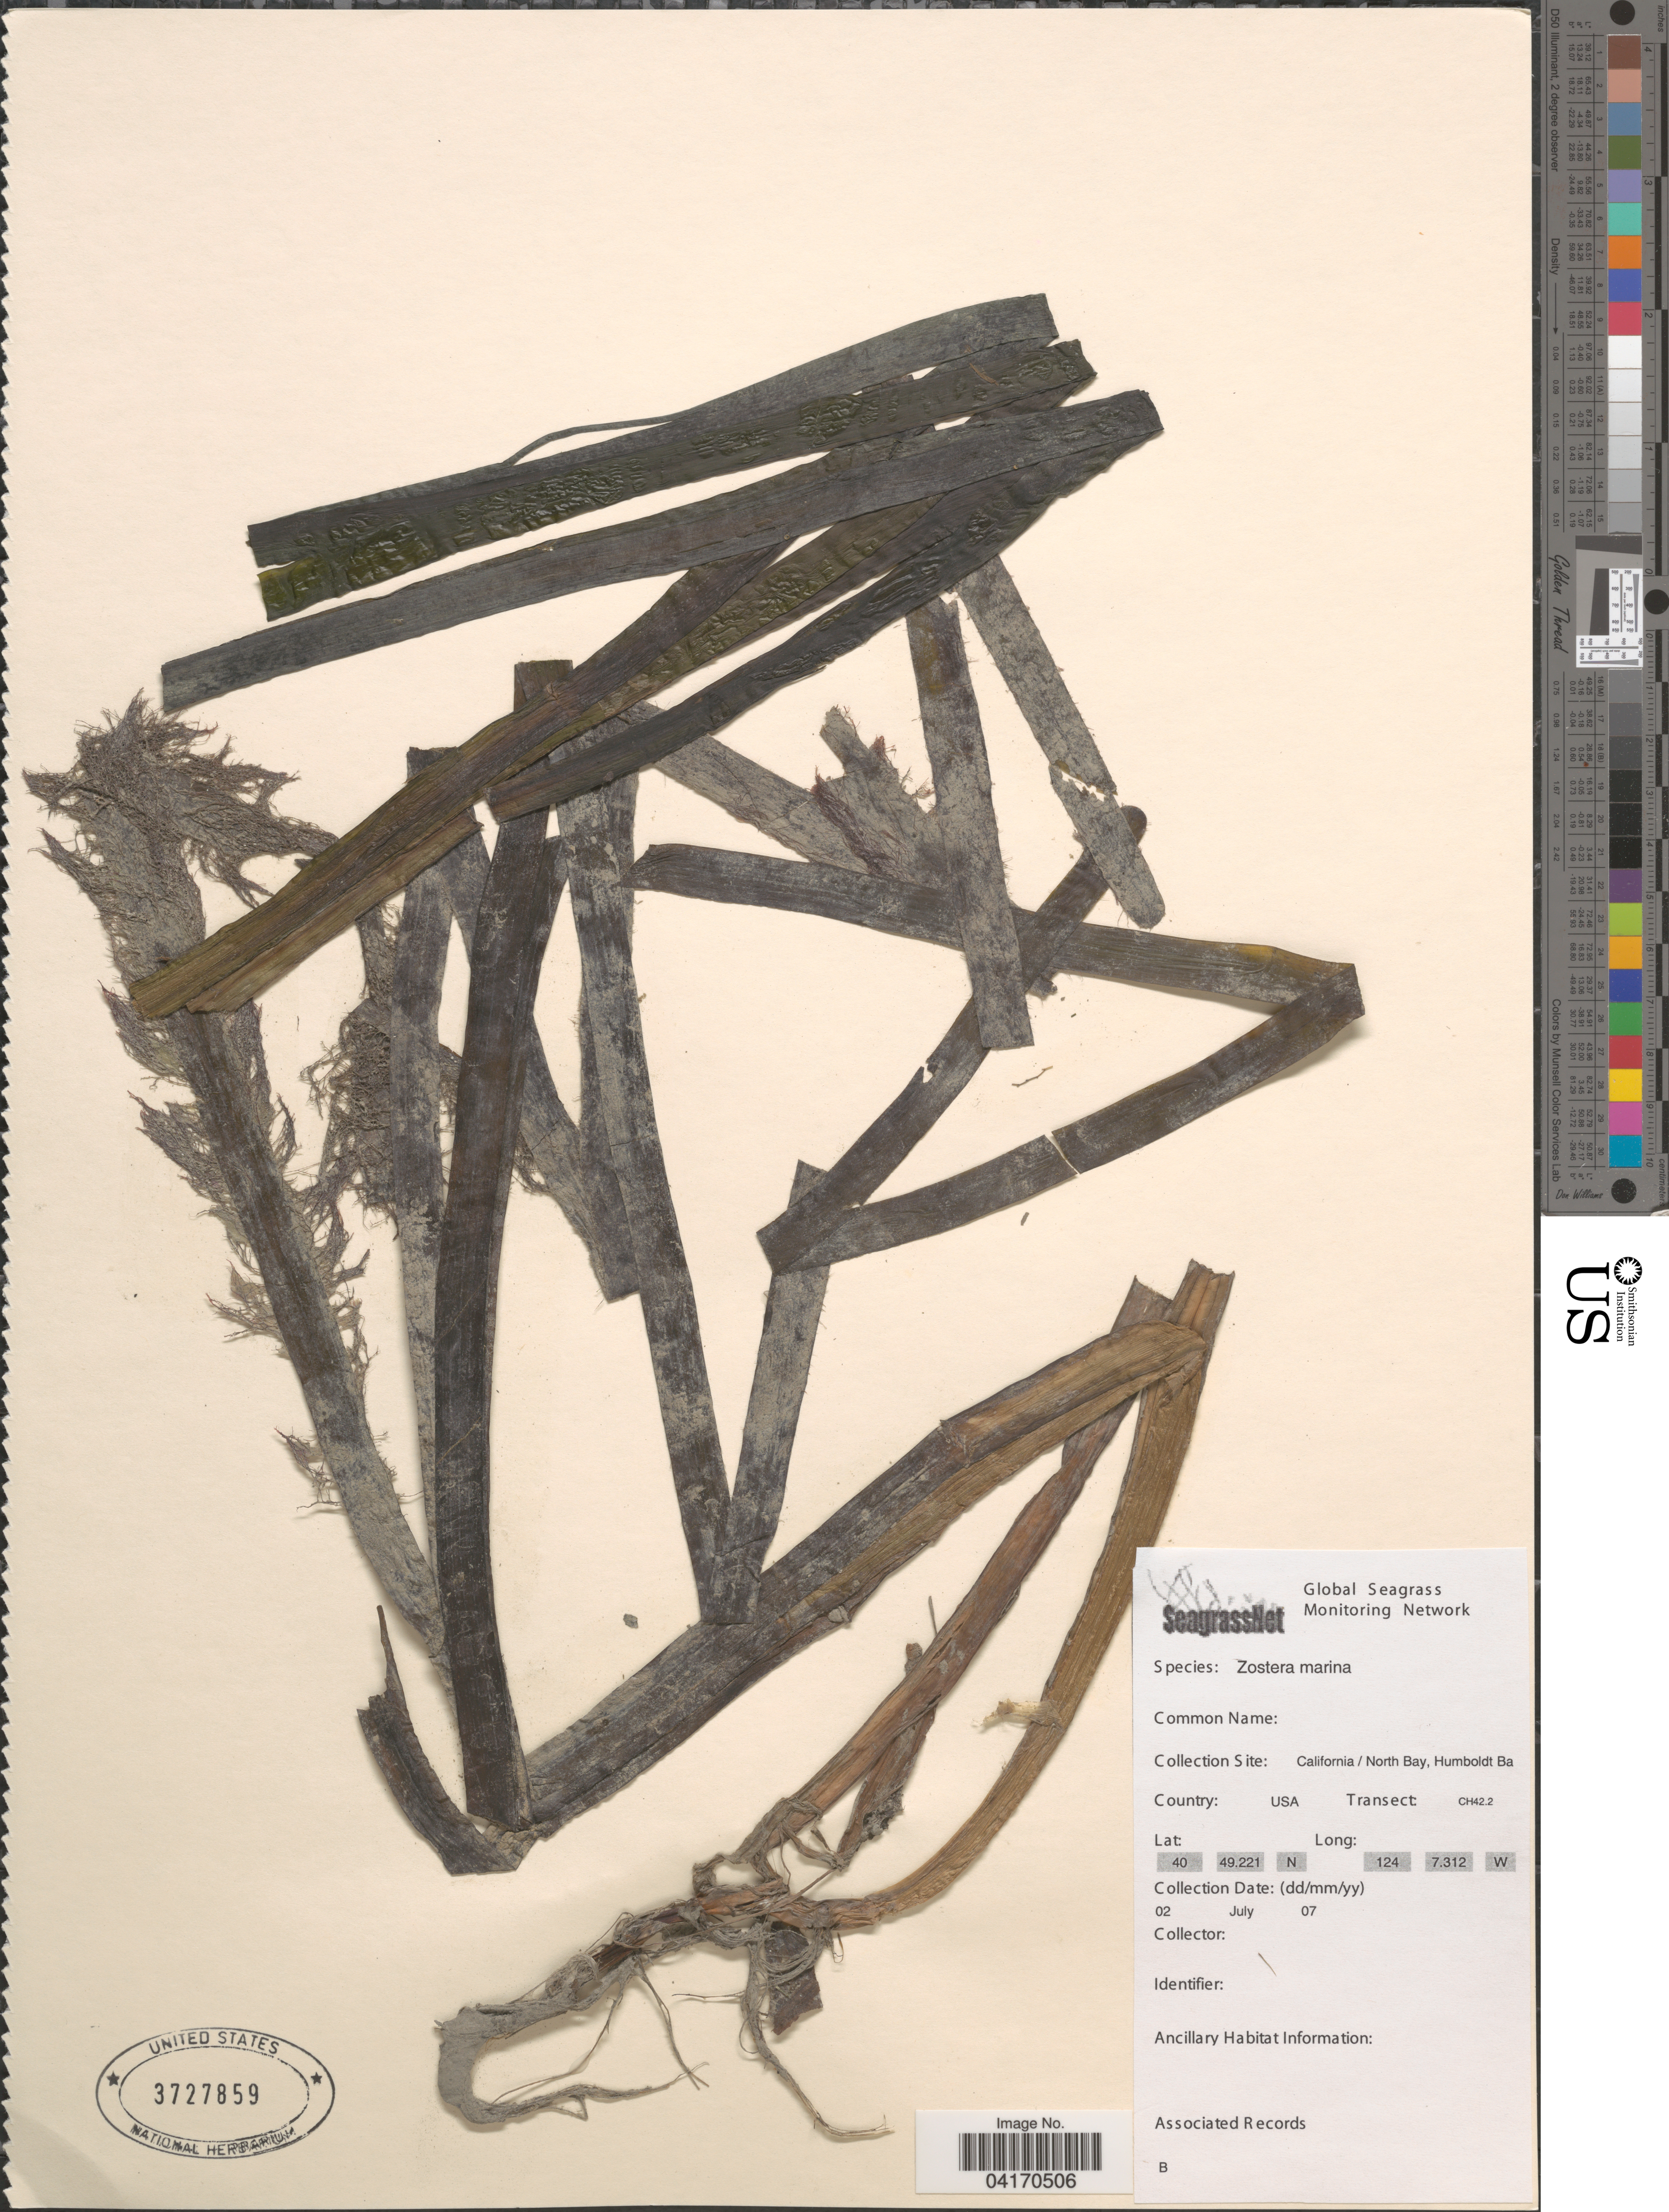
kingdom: Plantae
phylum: Tracheophyta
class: Liliopsida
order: Alismatales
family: Zosteraceae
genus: Zostera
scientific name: Zostera marina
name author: L.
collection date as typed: Transcribed d/m/y: 2/7/7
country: United States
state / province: California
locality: Collection Site: California / North Bay, Humboldt Ba. Transect: CH42.2.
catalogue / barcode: US 3727859